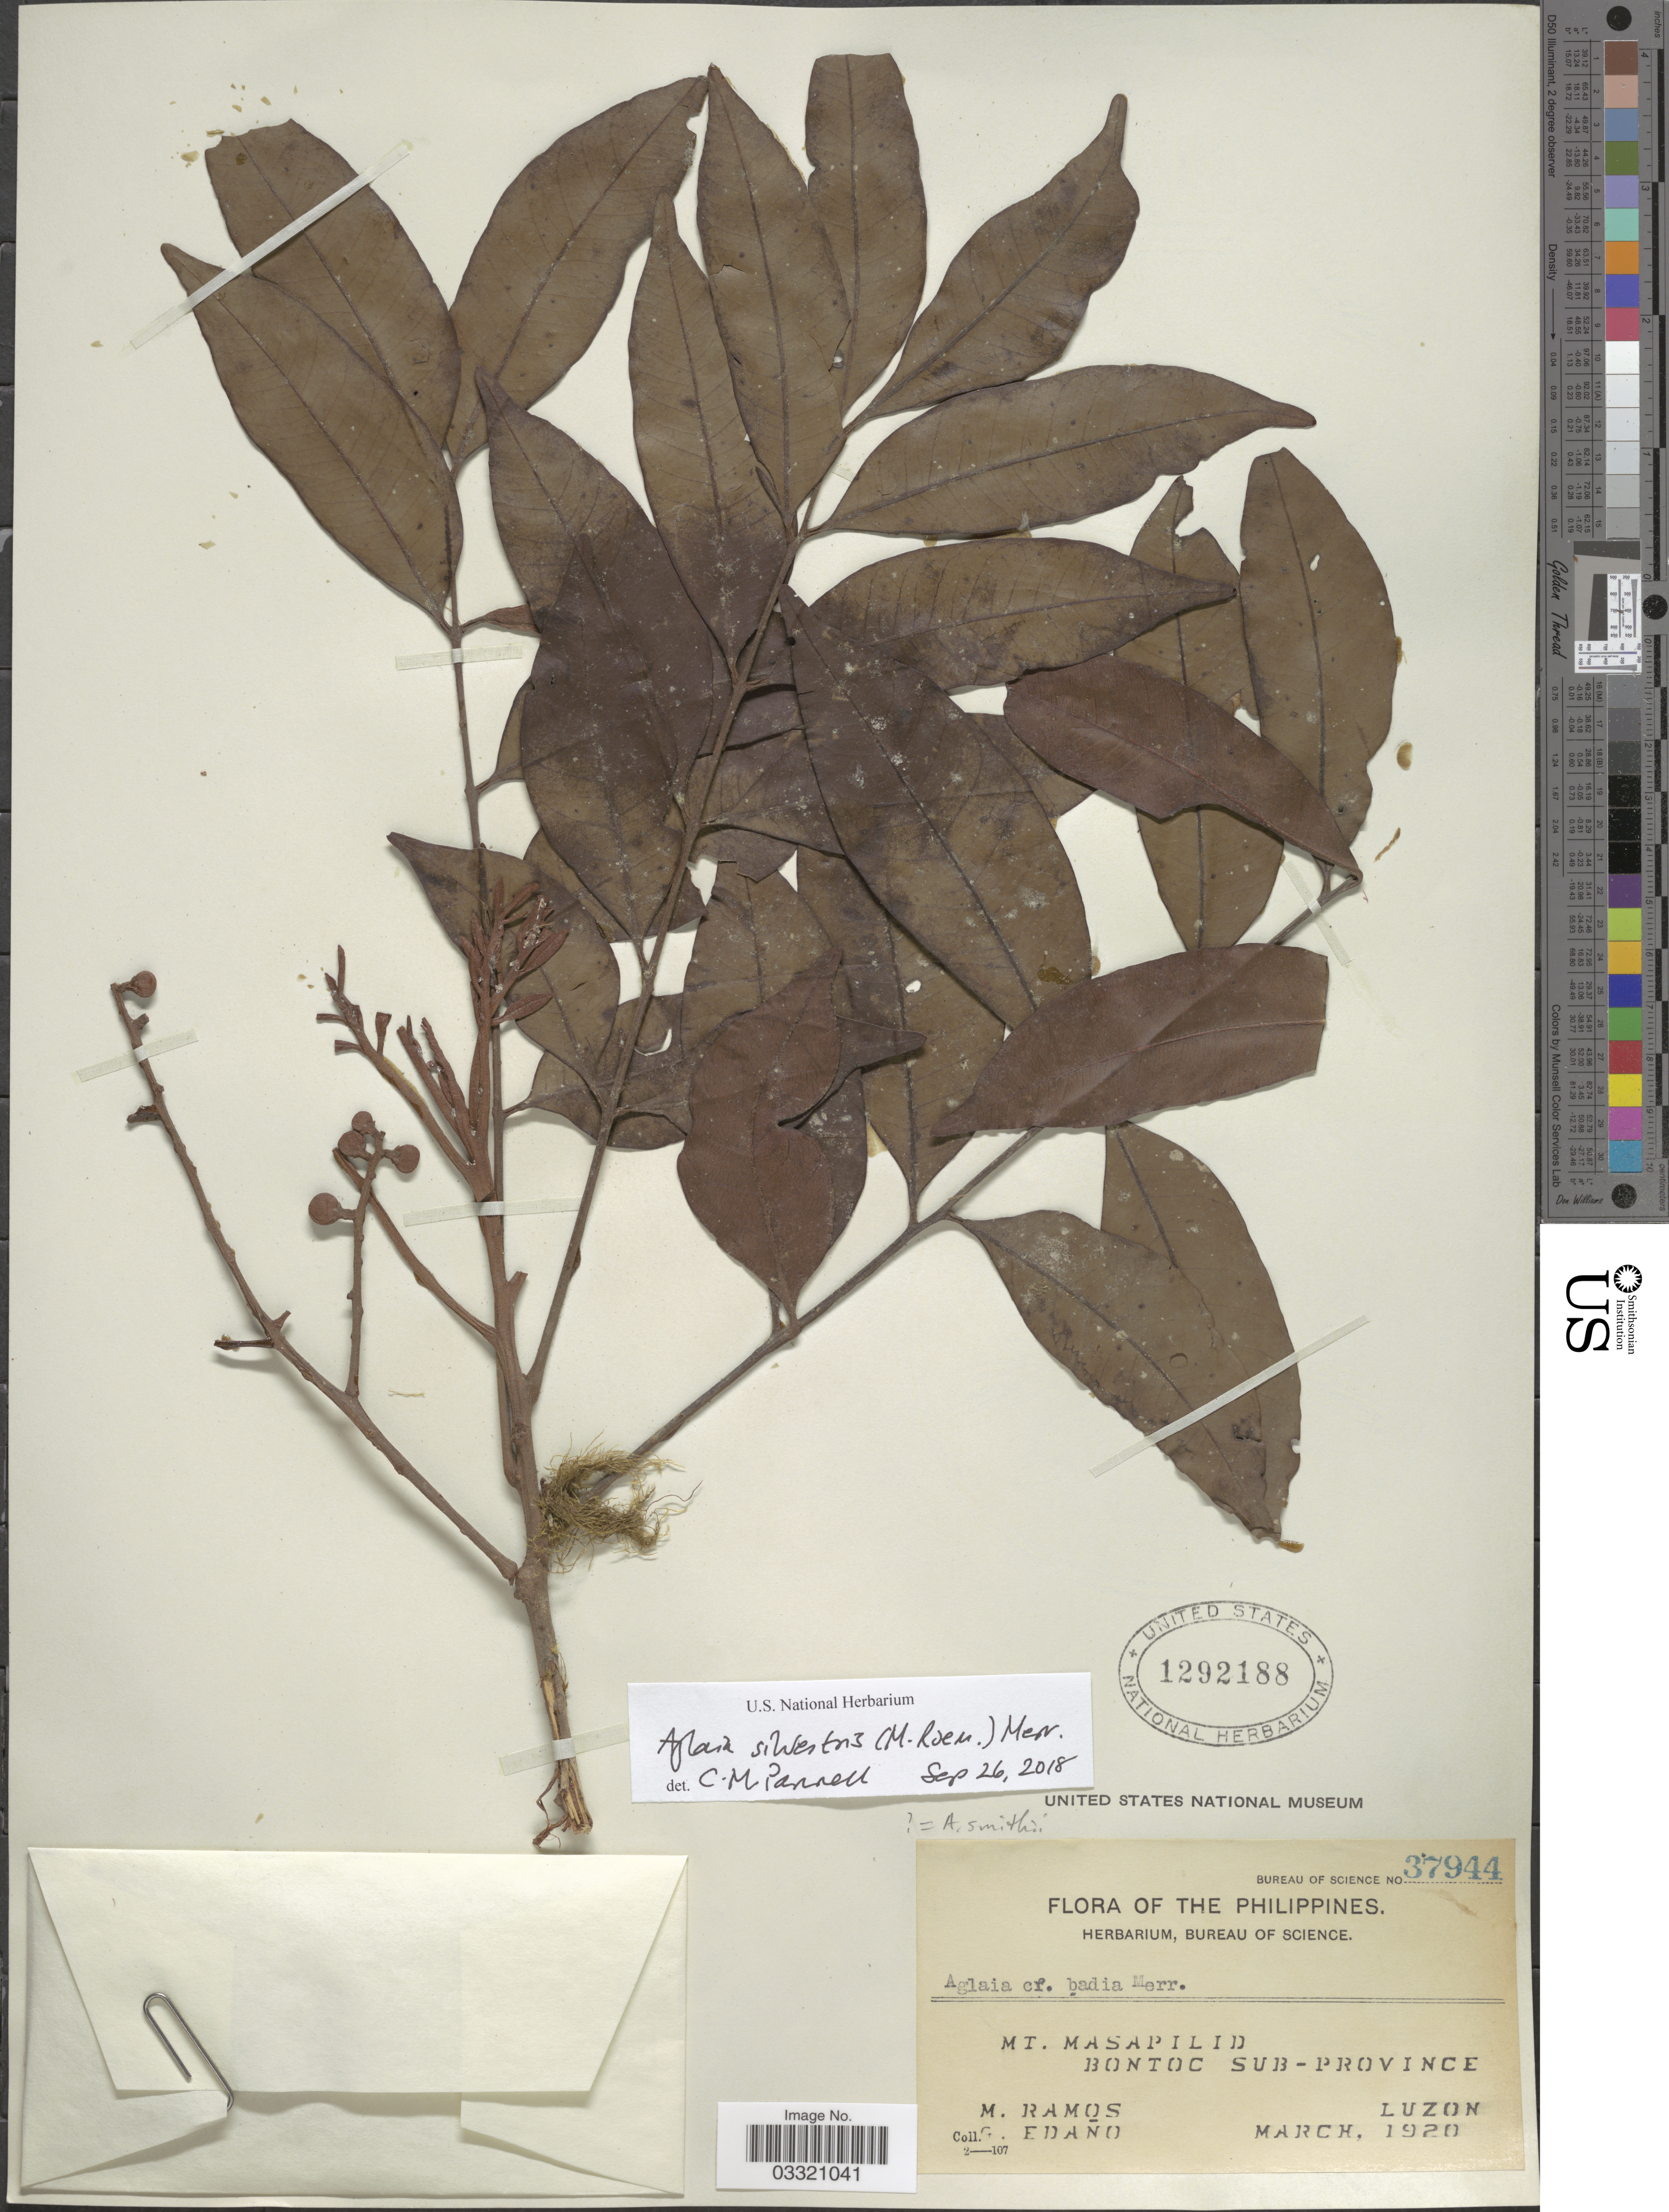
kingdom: Plantae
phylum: Tracheophyta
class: Magnoliopsida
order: Sapindales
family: Meliaceae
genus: Aglaia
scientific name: Aglaia silvestris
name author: (M. Roem.) Merr.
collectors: M. Ramos & G. Edaño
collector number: Bureau of Science 37944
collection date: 1920-03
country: Philippines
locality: Mt. Masapilid. Bontoc Sub-Province Luzon.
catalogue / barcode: US 1292188